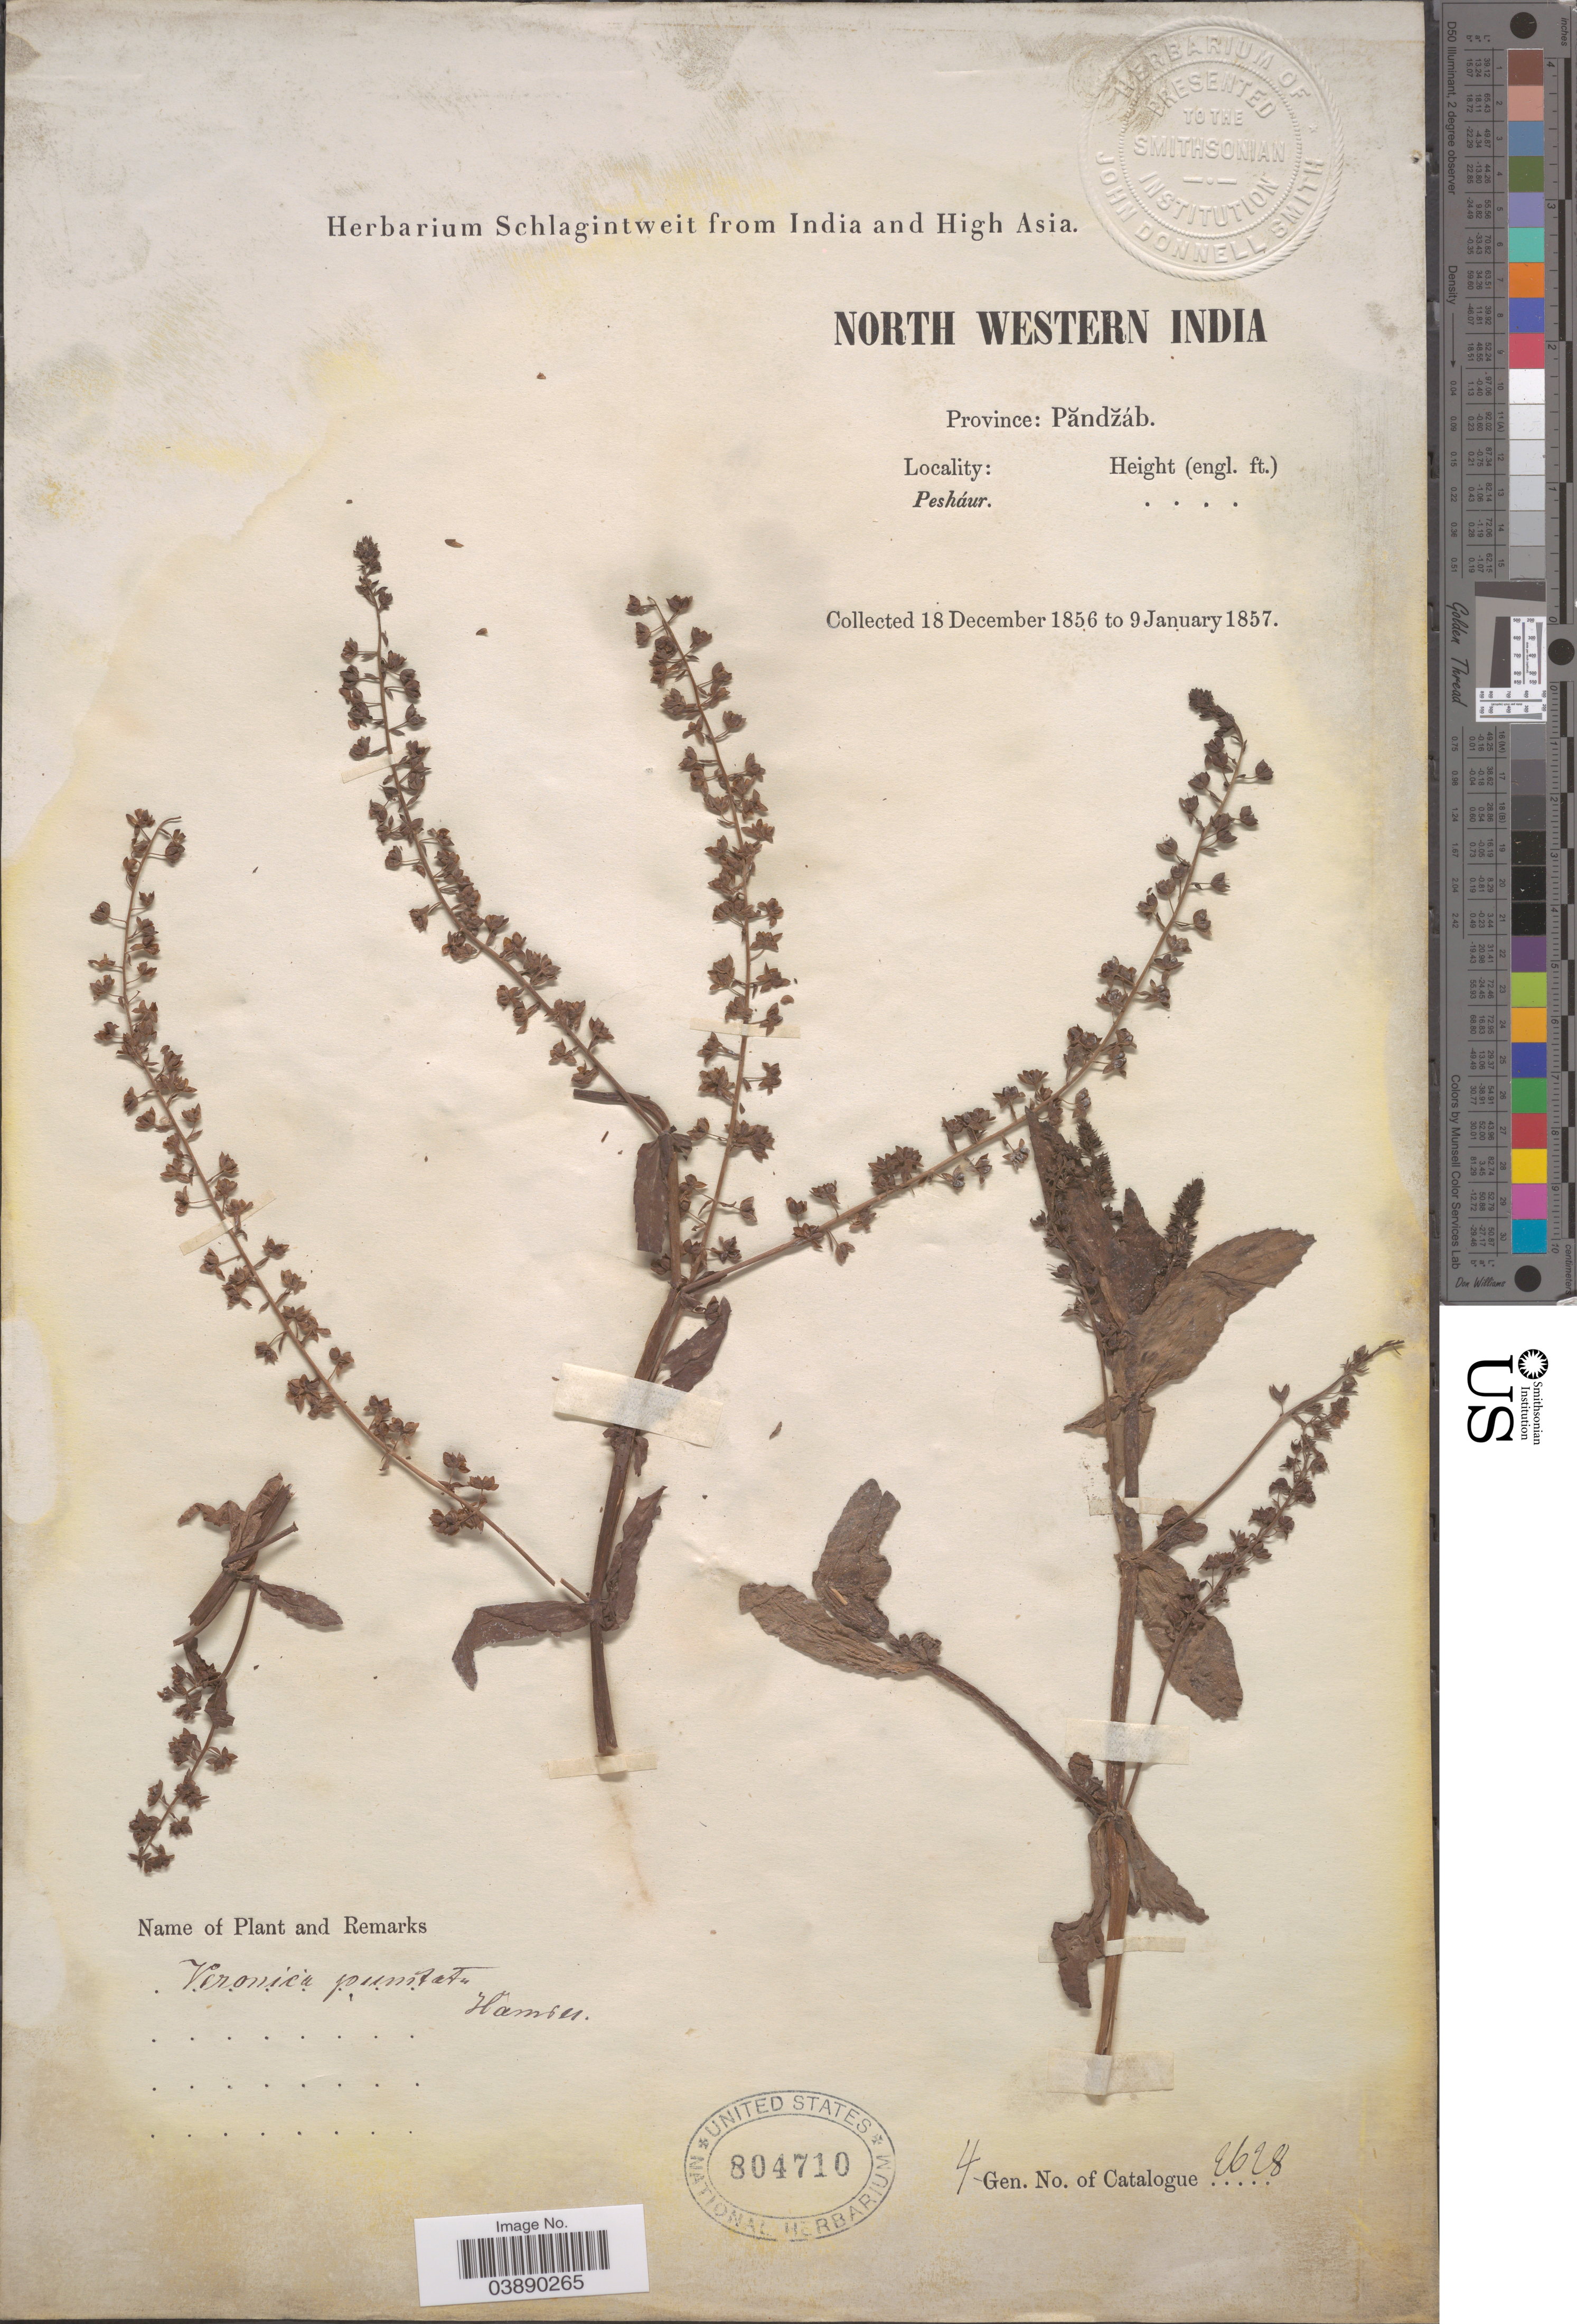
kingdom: Plantae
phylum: Tracheophyta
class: Magnoliopsida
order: Lamiales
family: Plantaginaceae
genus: Veronica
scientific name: Veronica punctata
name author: Buch.-Ham. ex D. Don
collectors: ex herb. Schlagintweit from India and High Asia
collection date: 1856-12-18/1857-01-09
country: India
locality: North Western India. Province: Păndžáb. Pesháur.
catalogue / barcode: US 804710